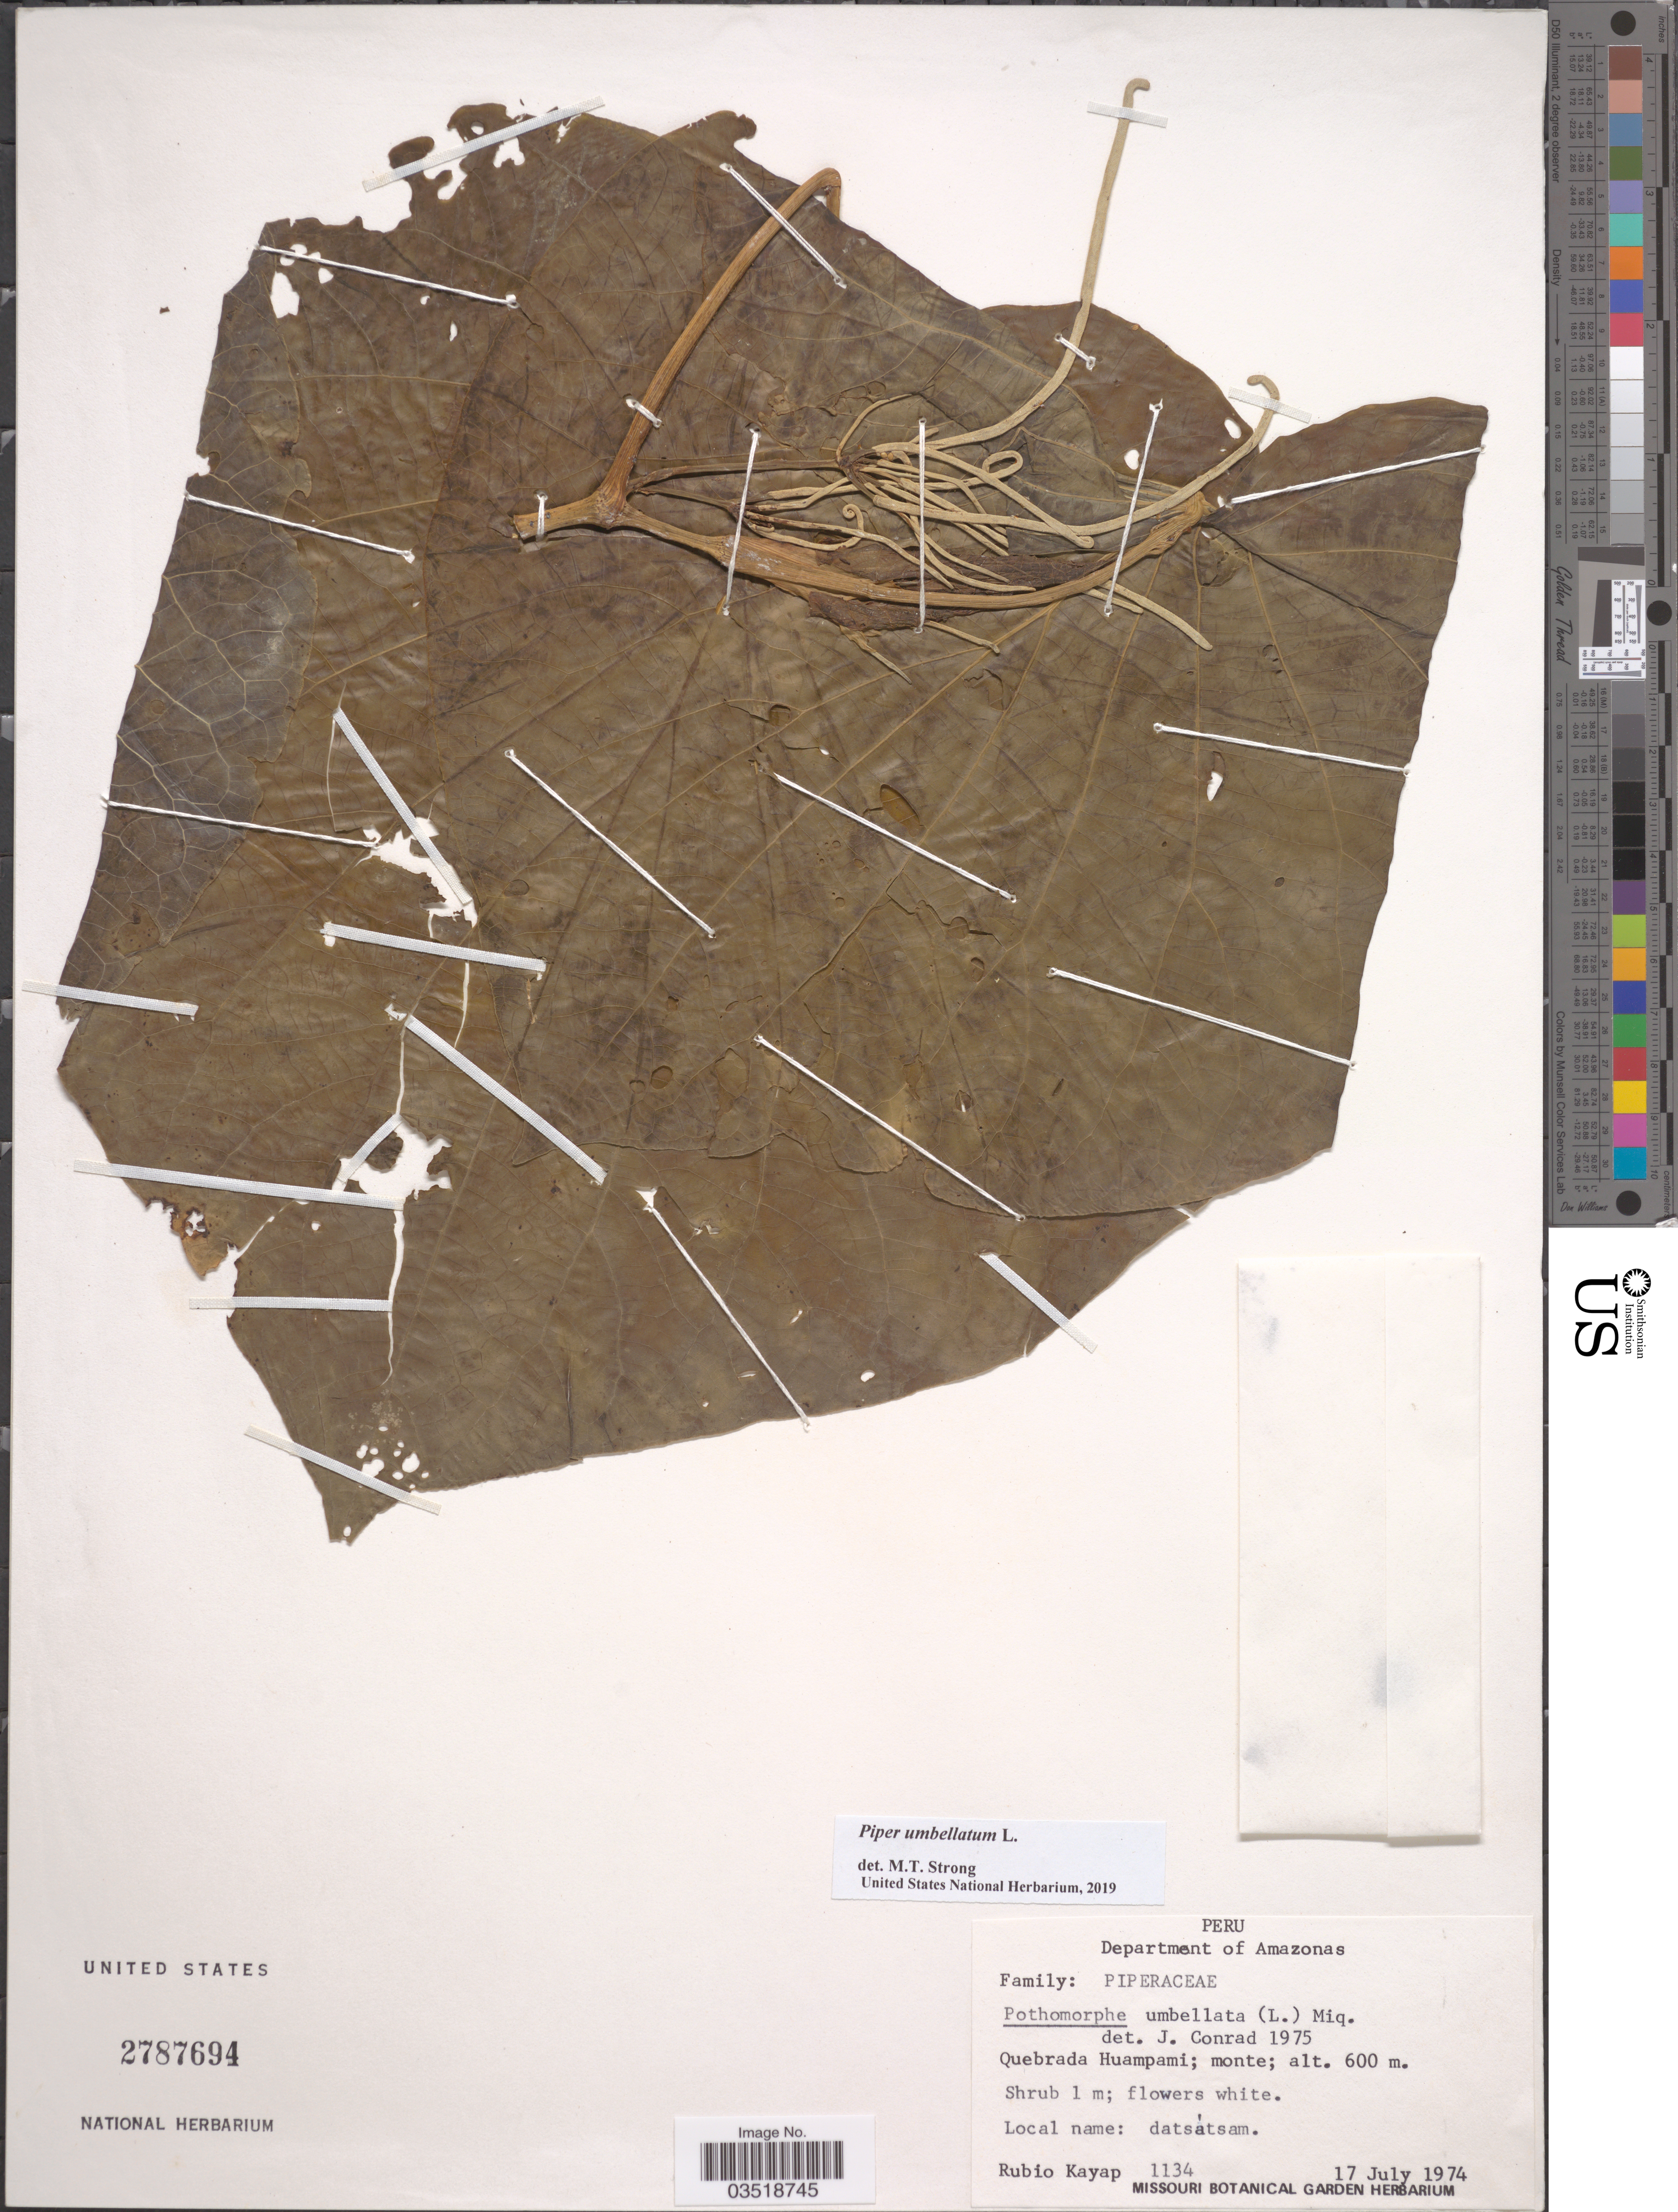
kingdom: Plantae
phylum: Tracheophyta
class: Magnoliopsida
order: Piperales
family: Piperaceae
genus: Piper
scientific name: Piper umbellatum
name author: L.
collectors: R. Kayap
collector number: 1134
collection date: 1974-07-17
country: Peru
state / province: Amazonas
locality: Department of Amazonas. Quebrada Huampami; monte.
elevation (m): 600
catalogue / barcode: US 2787694